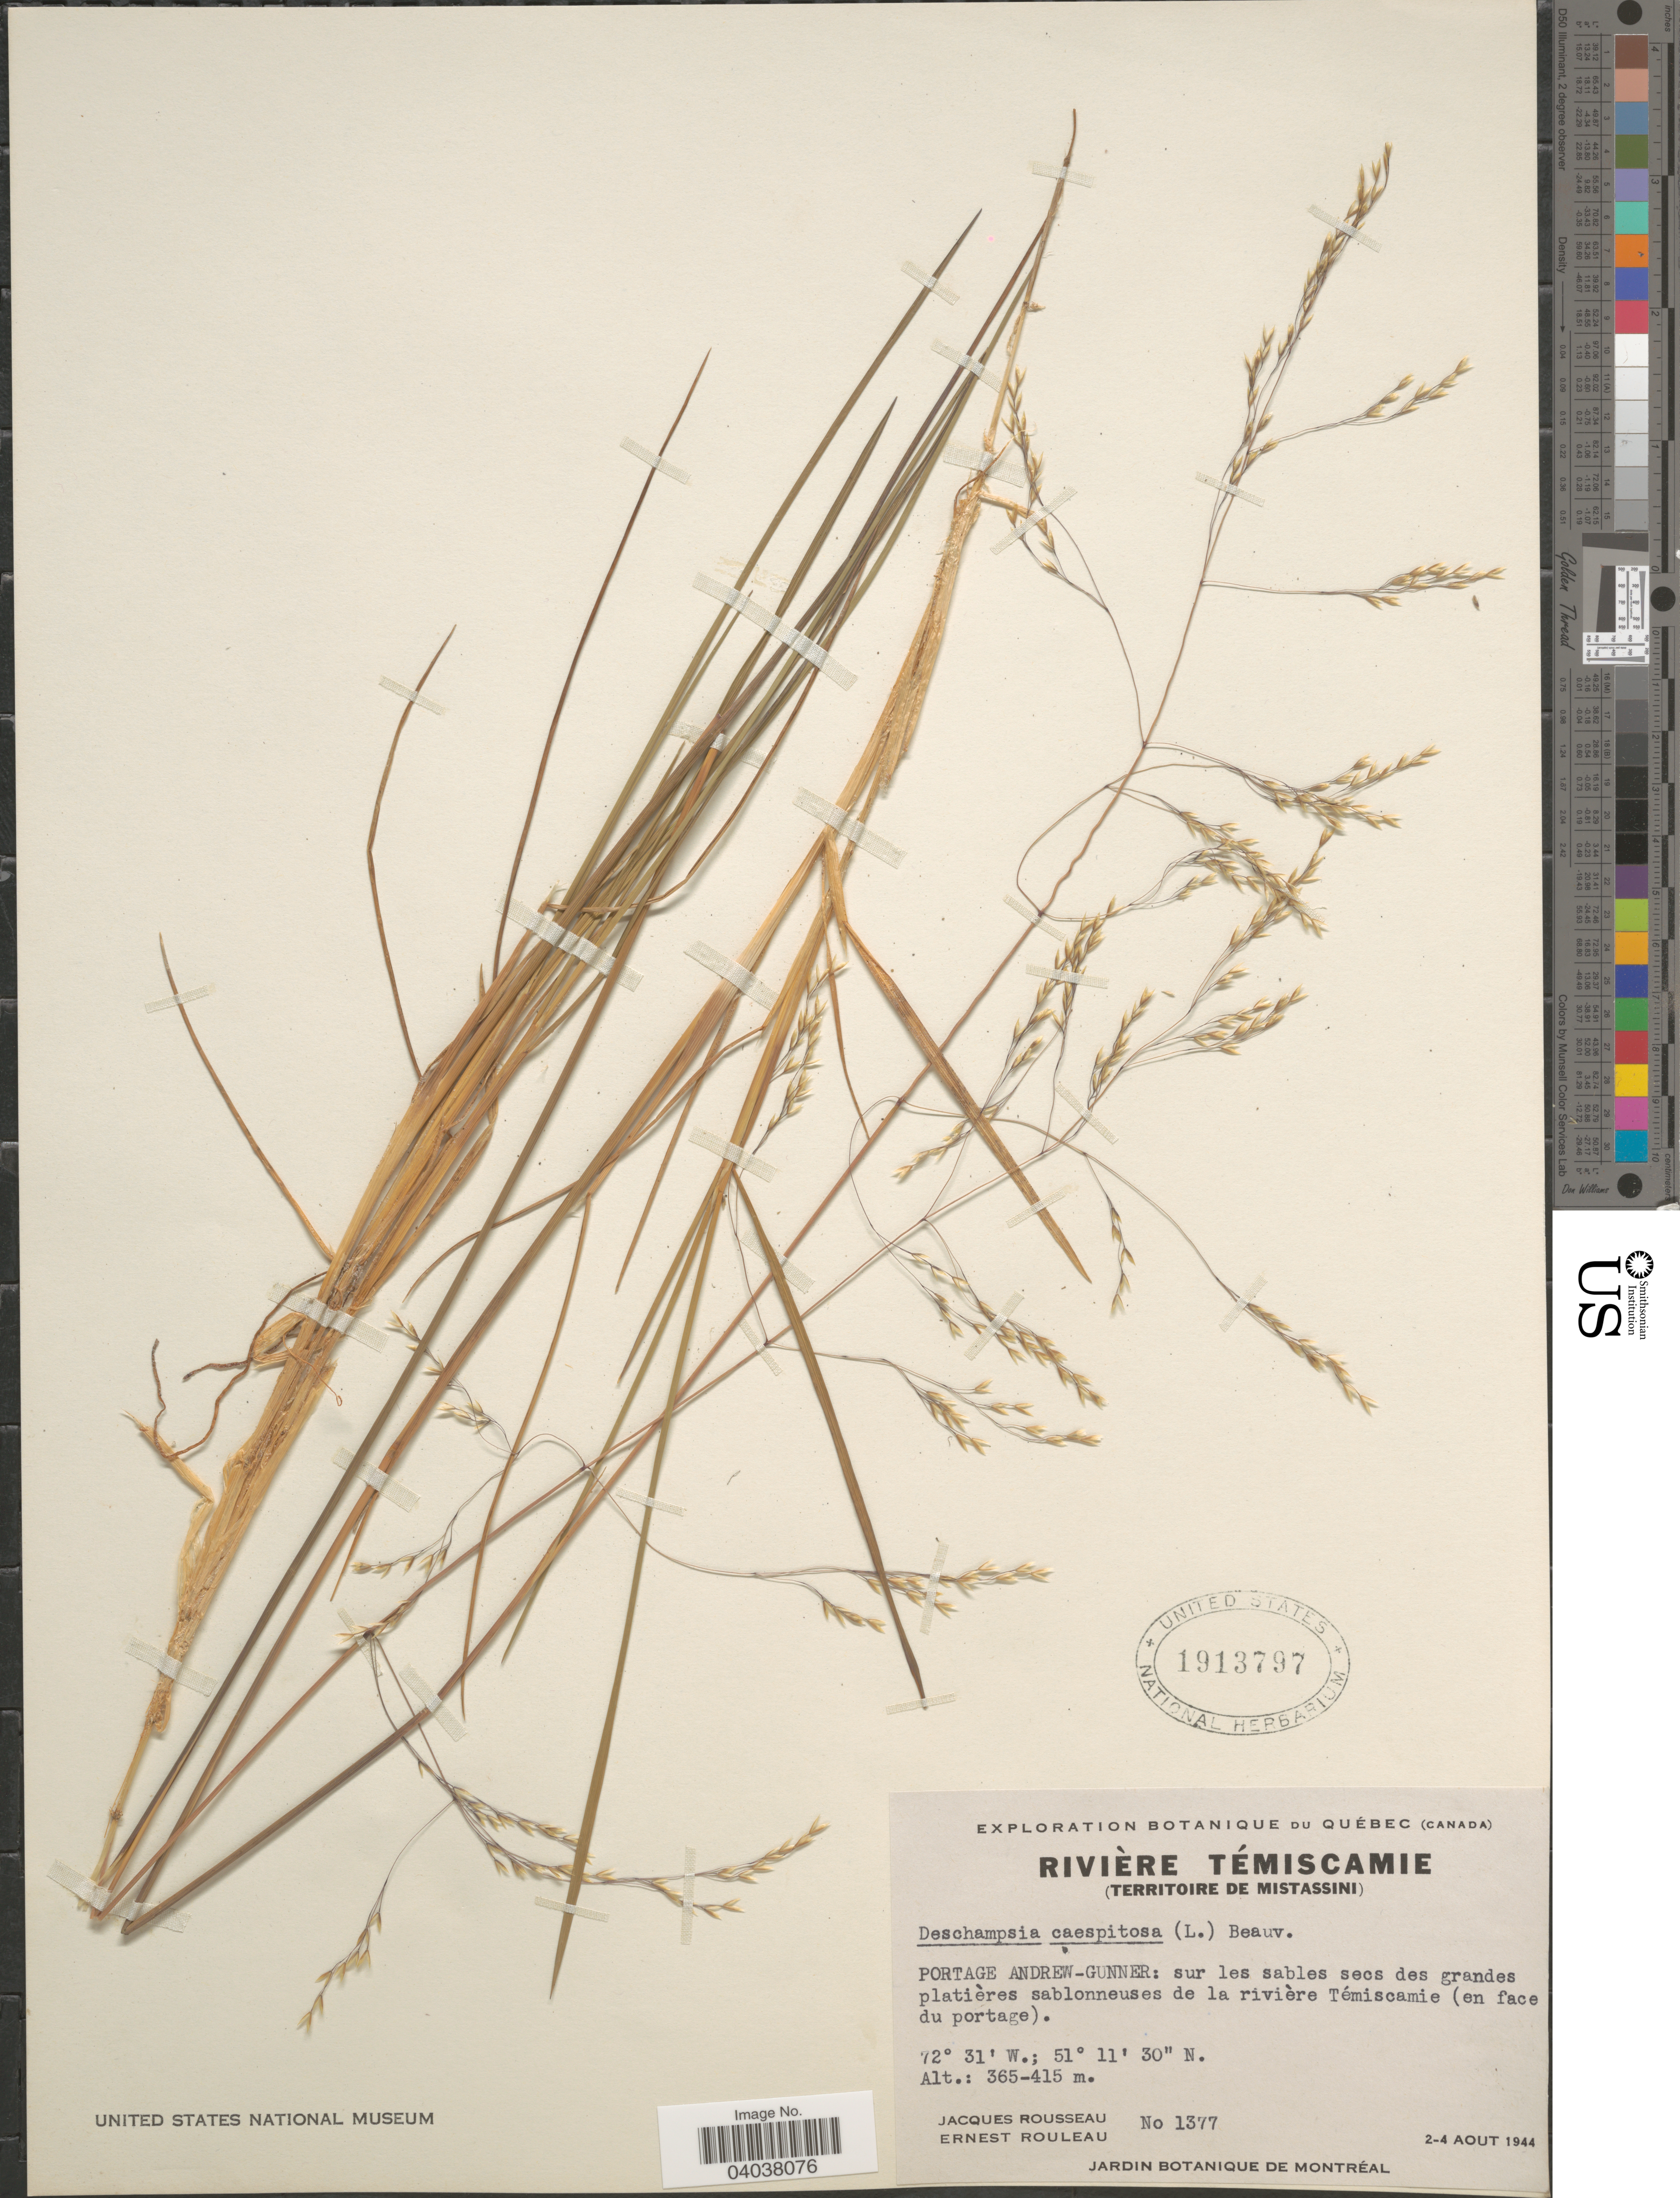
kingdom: Plantae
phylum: Tracheophyta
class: Liliopsida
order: Poales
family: Poaceae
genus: Deschampsia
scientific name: Deschampsia cespitosa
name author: (L.) P. Beauv.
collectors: J. Rousseau & J. Rouleau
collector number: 1377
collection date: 1944-08-02/1944-08-04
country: Canada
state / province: Quebec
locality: Rivière Témiscamie (Territoire de Mistassini). Portage Andrew-Gunner: sur les sables secs des grandes platières sablonneuses de la rivière Témiscamie (en face du portage).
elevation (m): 365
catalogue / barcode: US 1913797